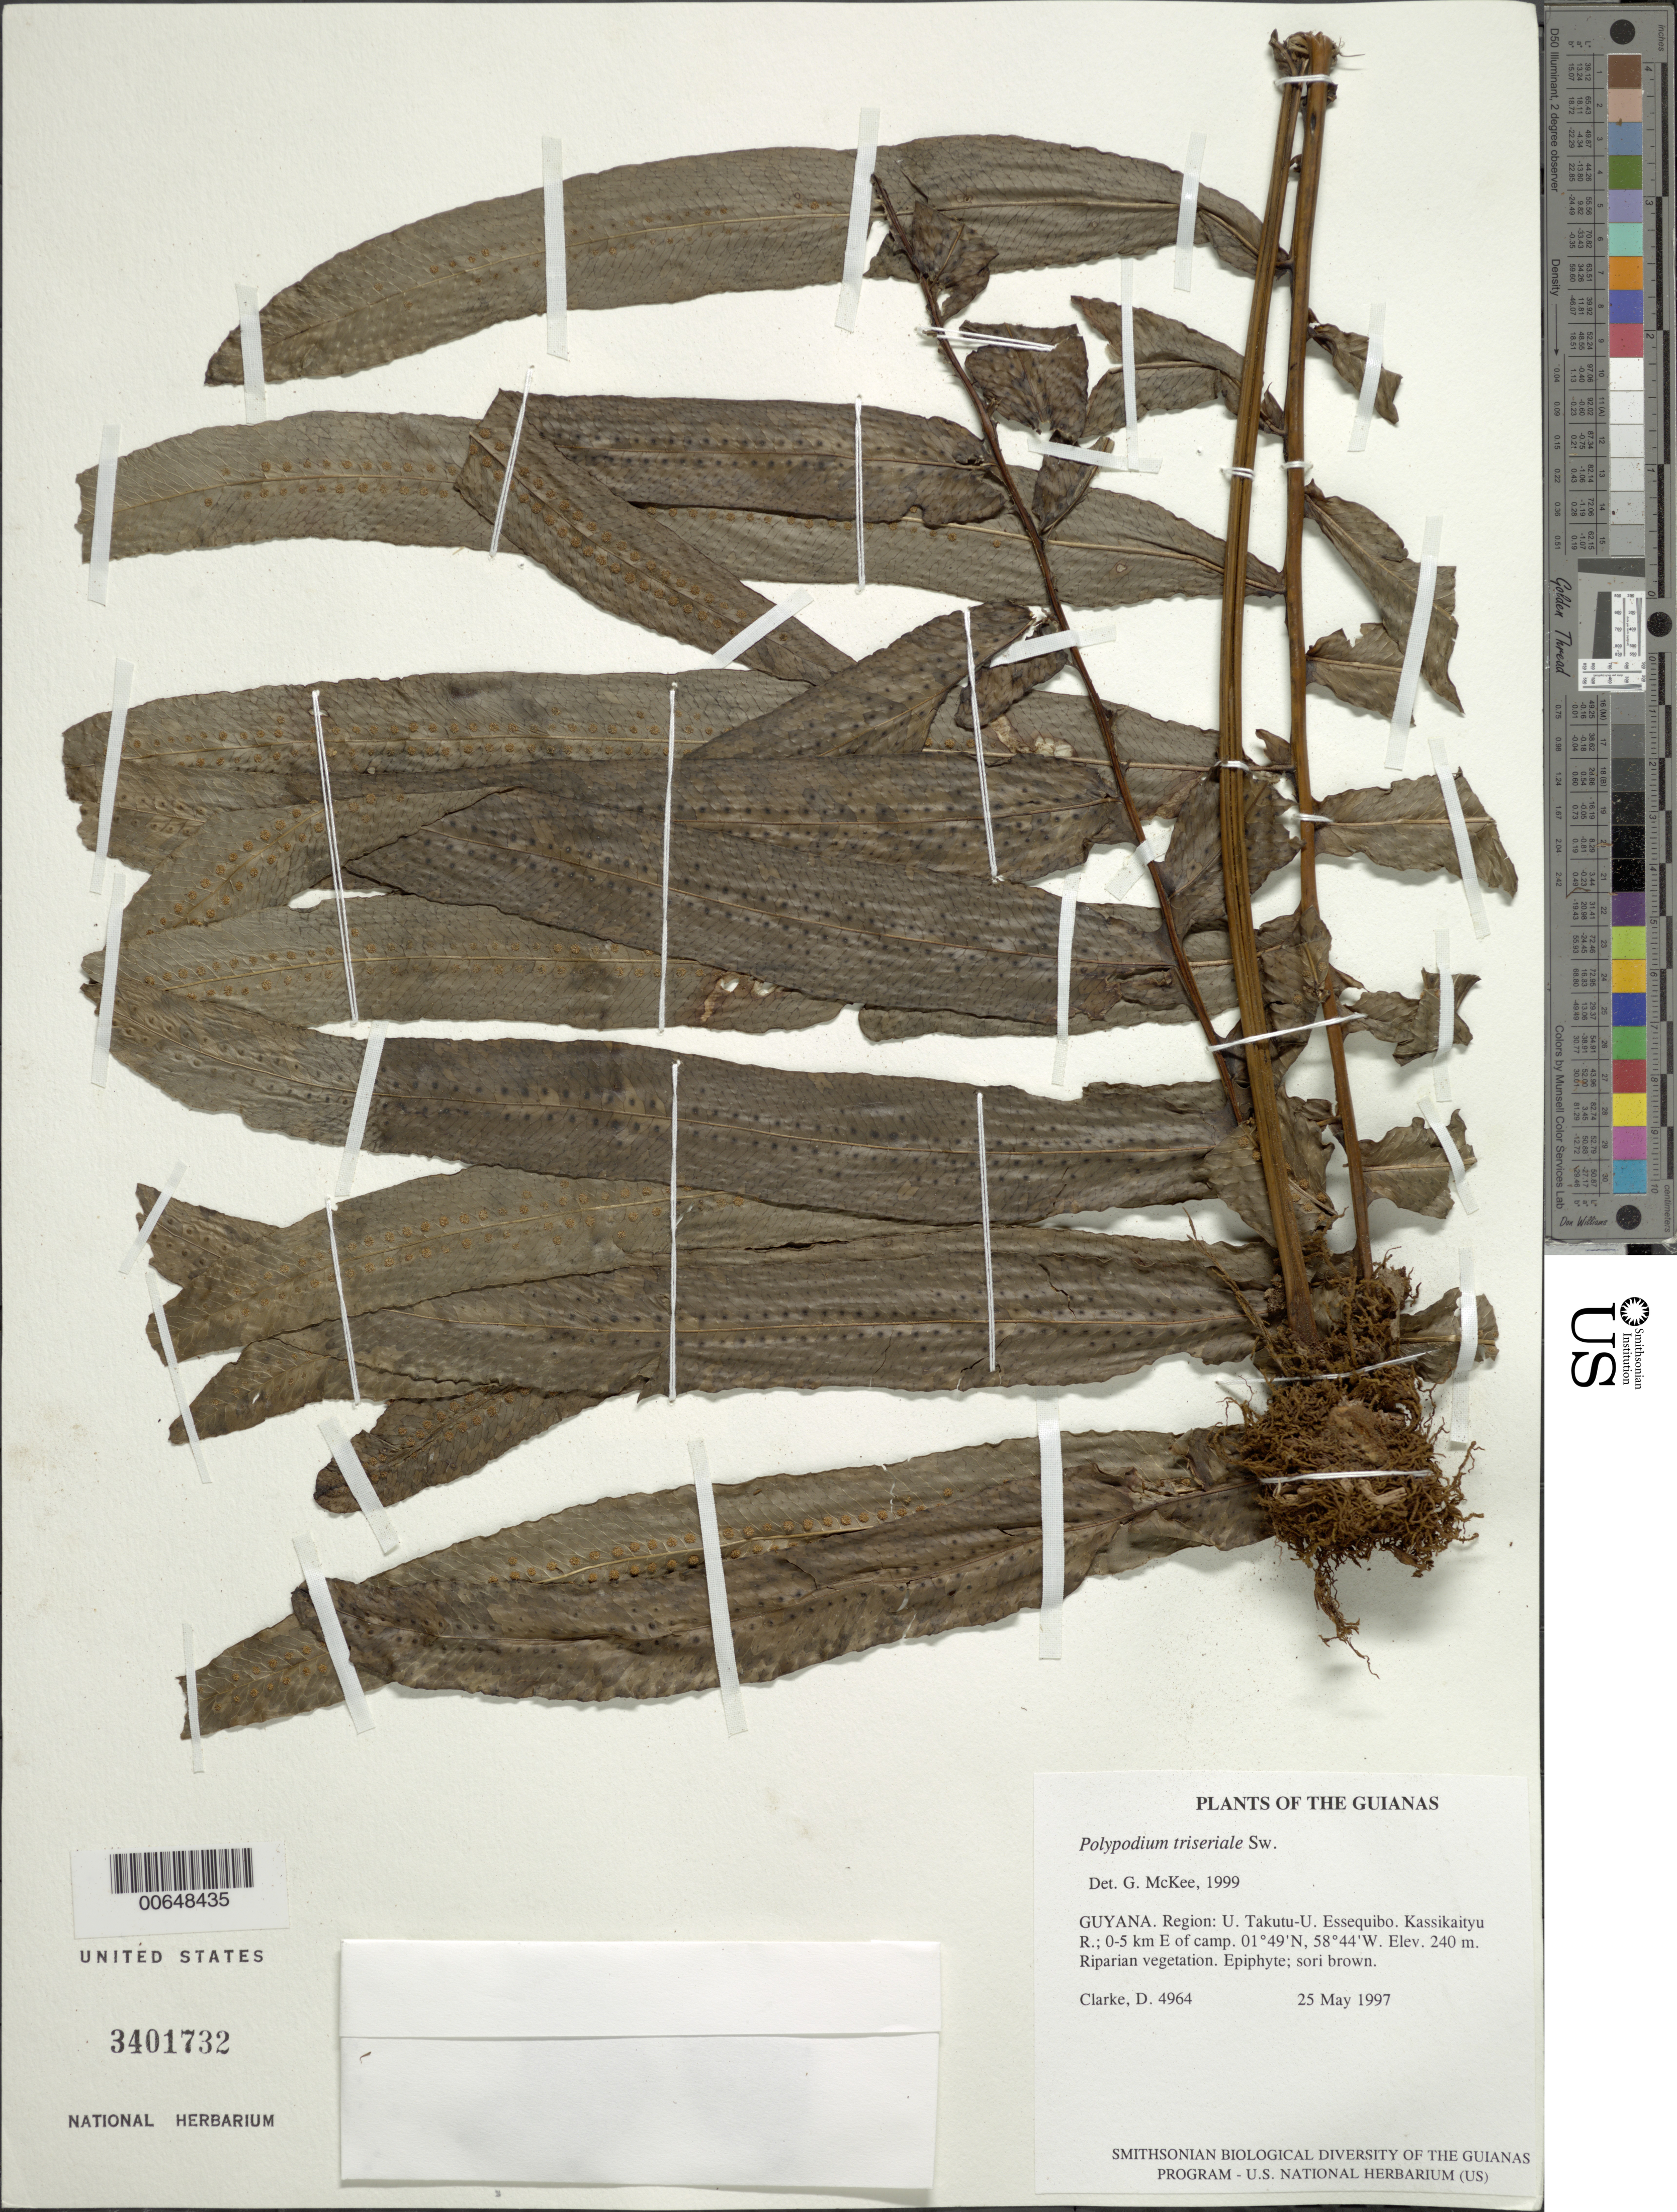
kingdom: Plantae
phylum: Tracheophyta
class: Polypodiopsida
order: Polypodiales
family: Polypodiaceae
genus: Serpocaulon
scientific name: Serpocaulon triseriale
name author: (Sw.) A.R. Sm.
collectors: H. D. Clarke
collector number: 4964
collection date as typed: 25 May 1997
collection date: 1997-05-25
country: Guyana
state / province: U. Takutu-U. Essequibo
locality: Kassikaityu R.; 0-5 km E of camp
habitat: Riparian vegetation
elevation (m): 240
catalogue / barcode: US 3401732